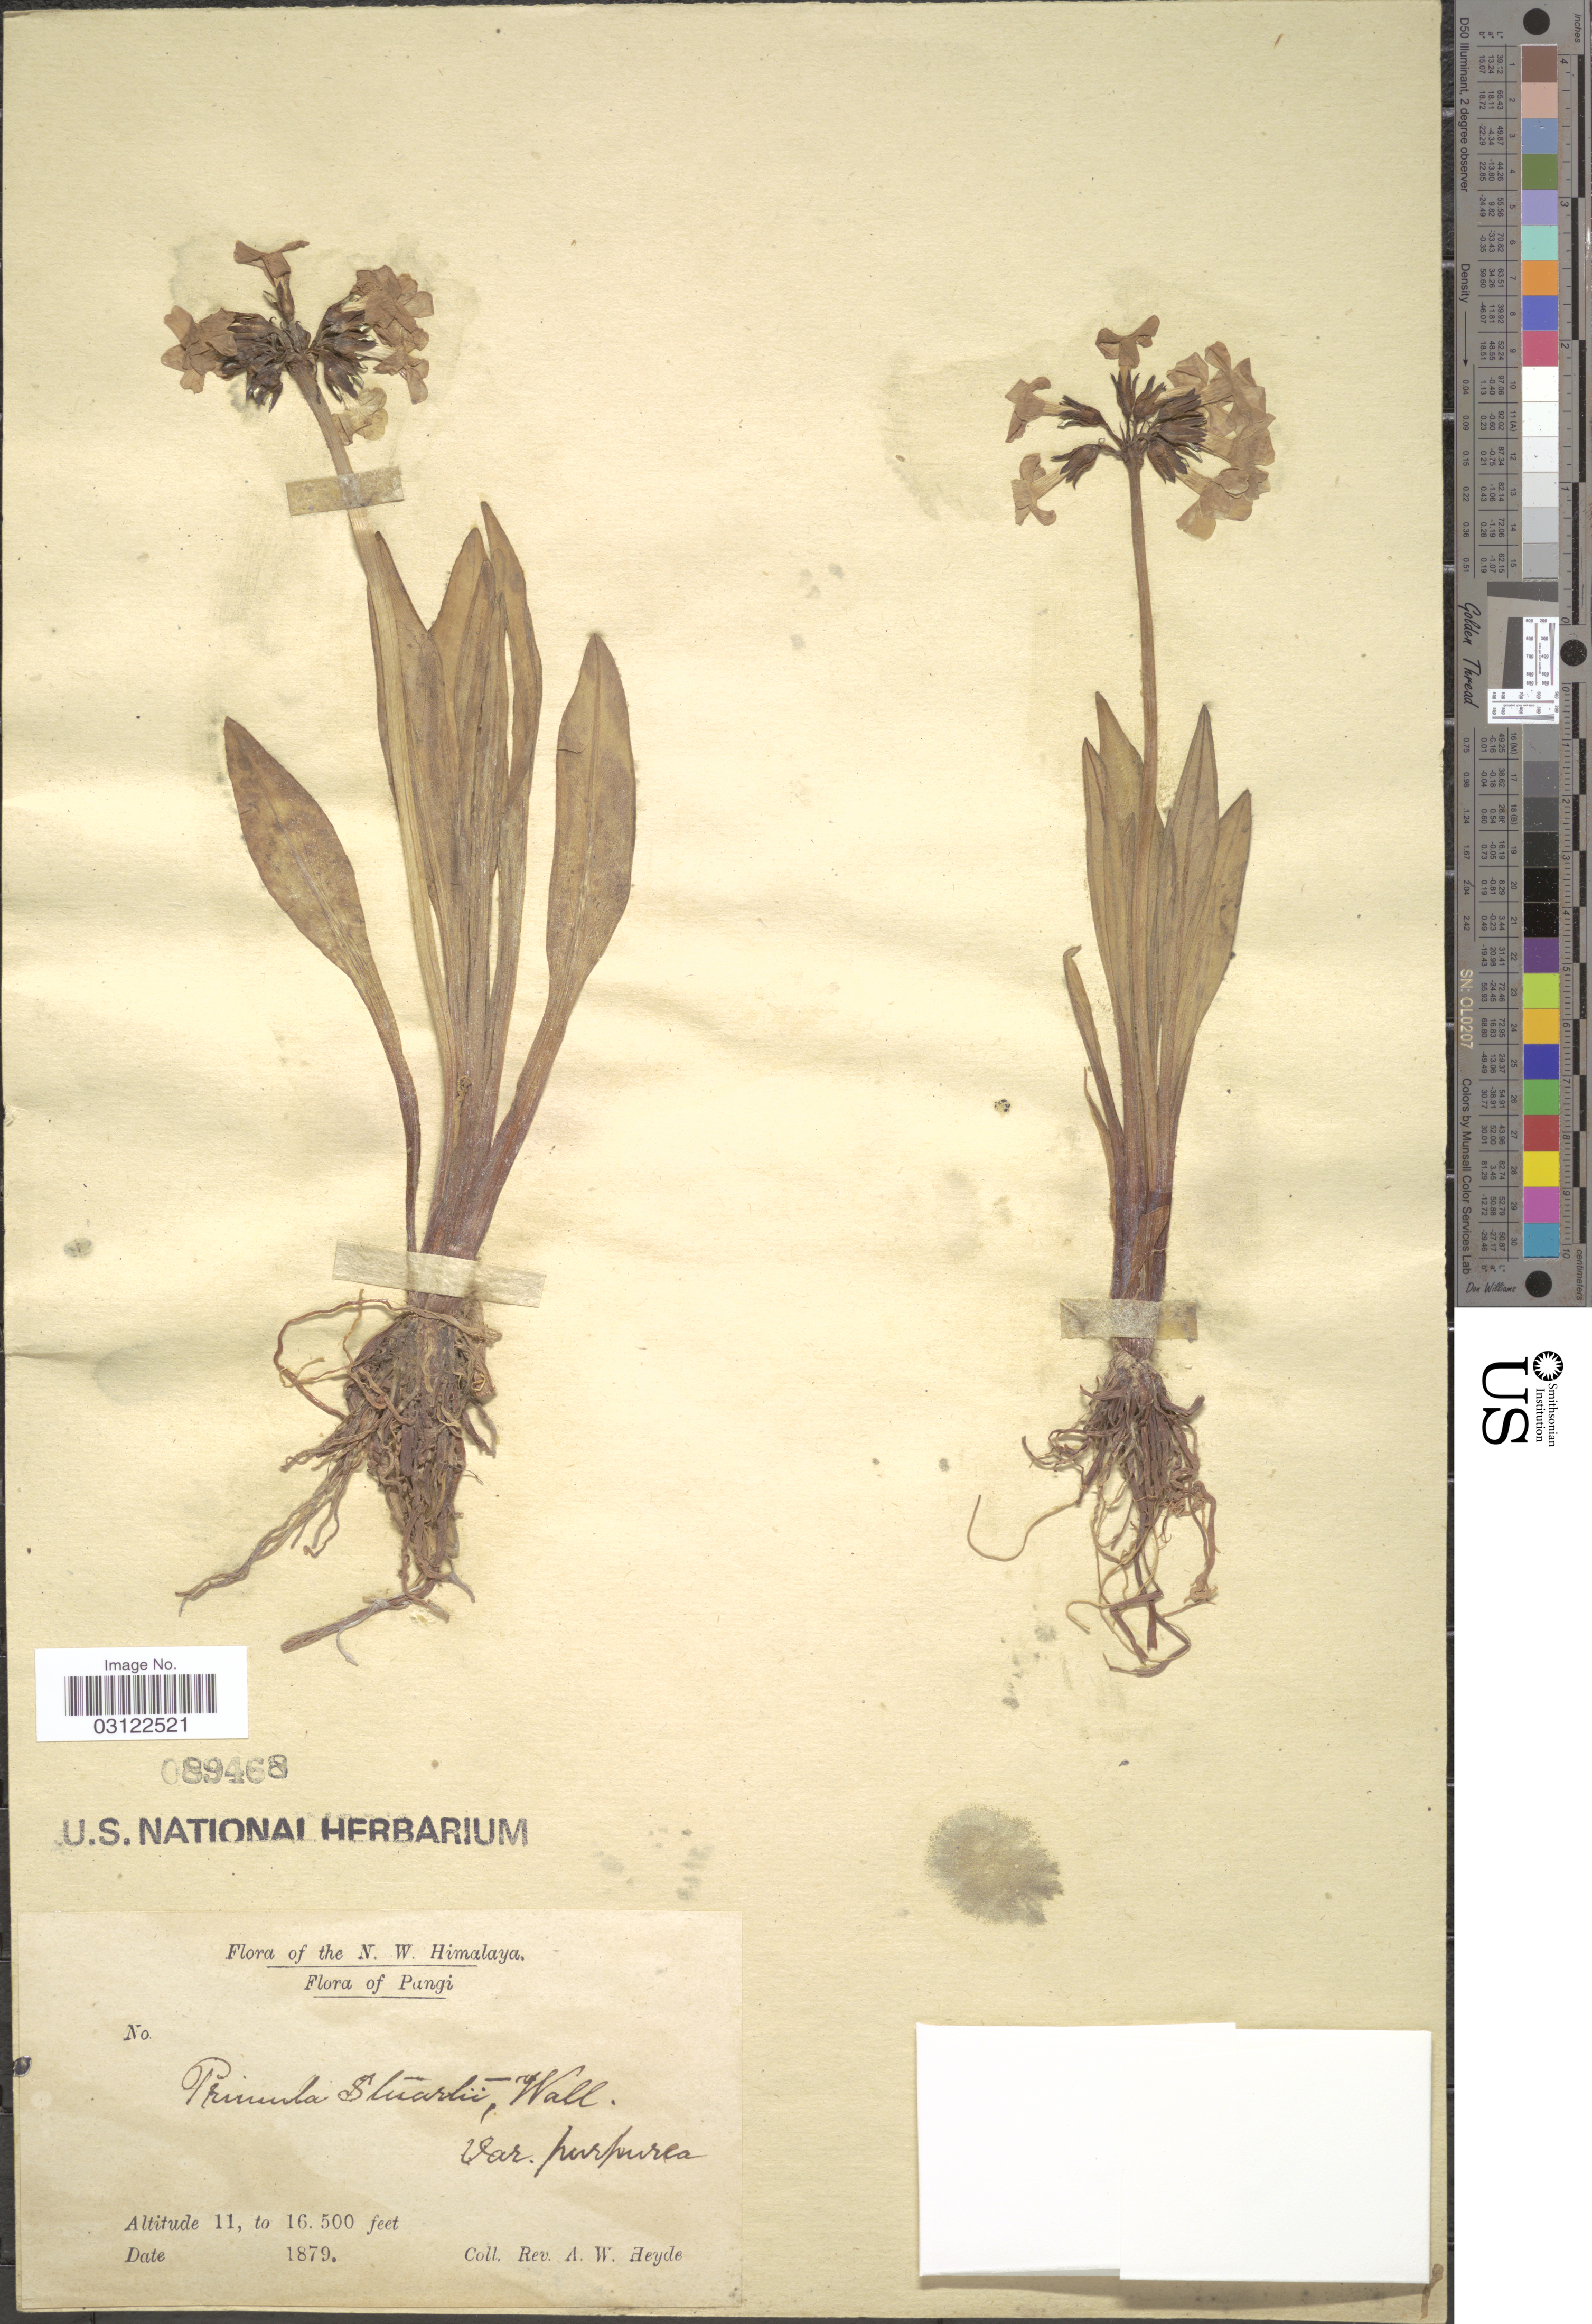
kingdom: Plantae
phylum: Tracheophyta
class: Magnoliopsida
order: Ericales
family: Primulaceae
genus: Primula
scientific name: Primula stuartii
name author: Wall.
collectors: A. W. Heyde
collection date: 1879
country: India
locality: N.W. Himalaya. Pangi.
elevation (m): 3353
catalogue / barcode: US 89468